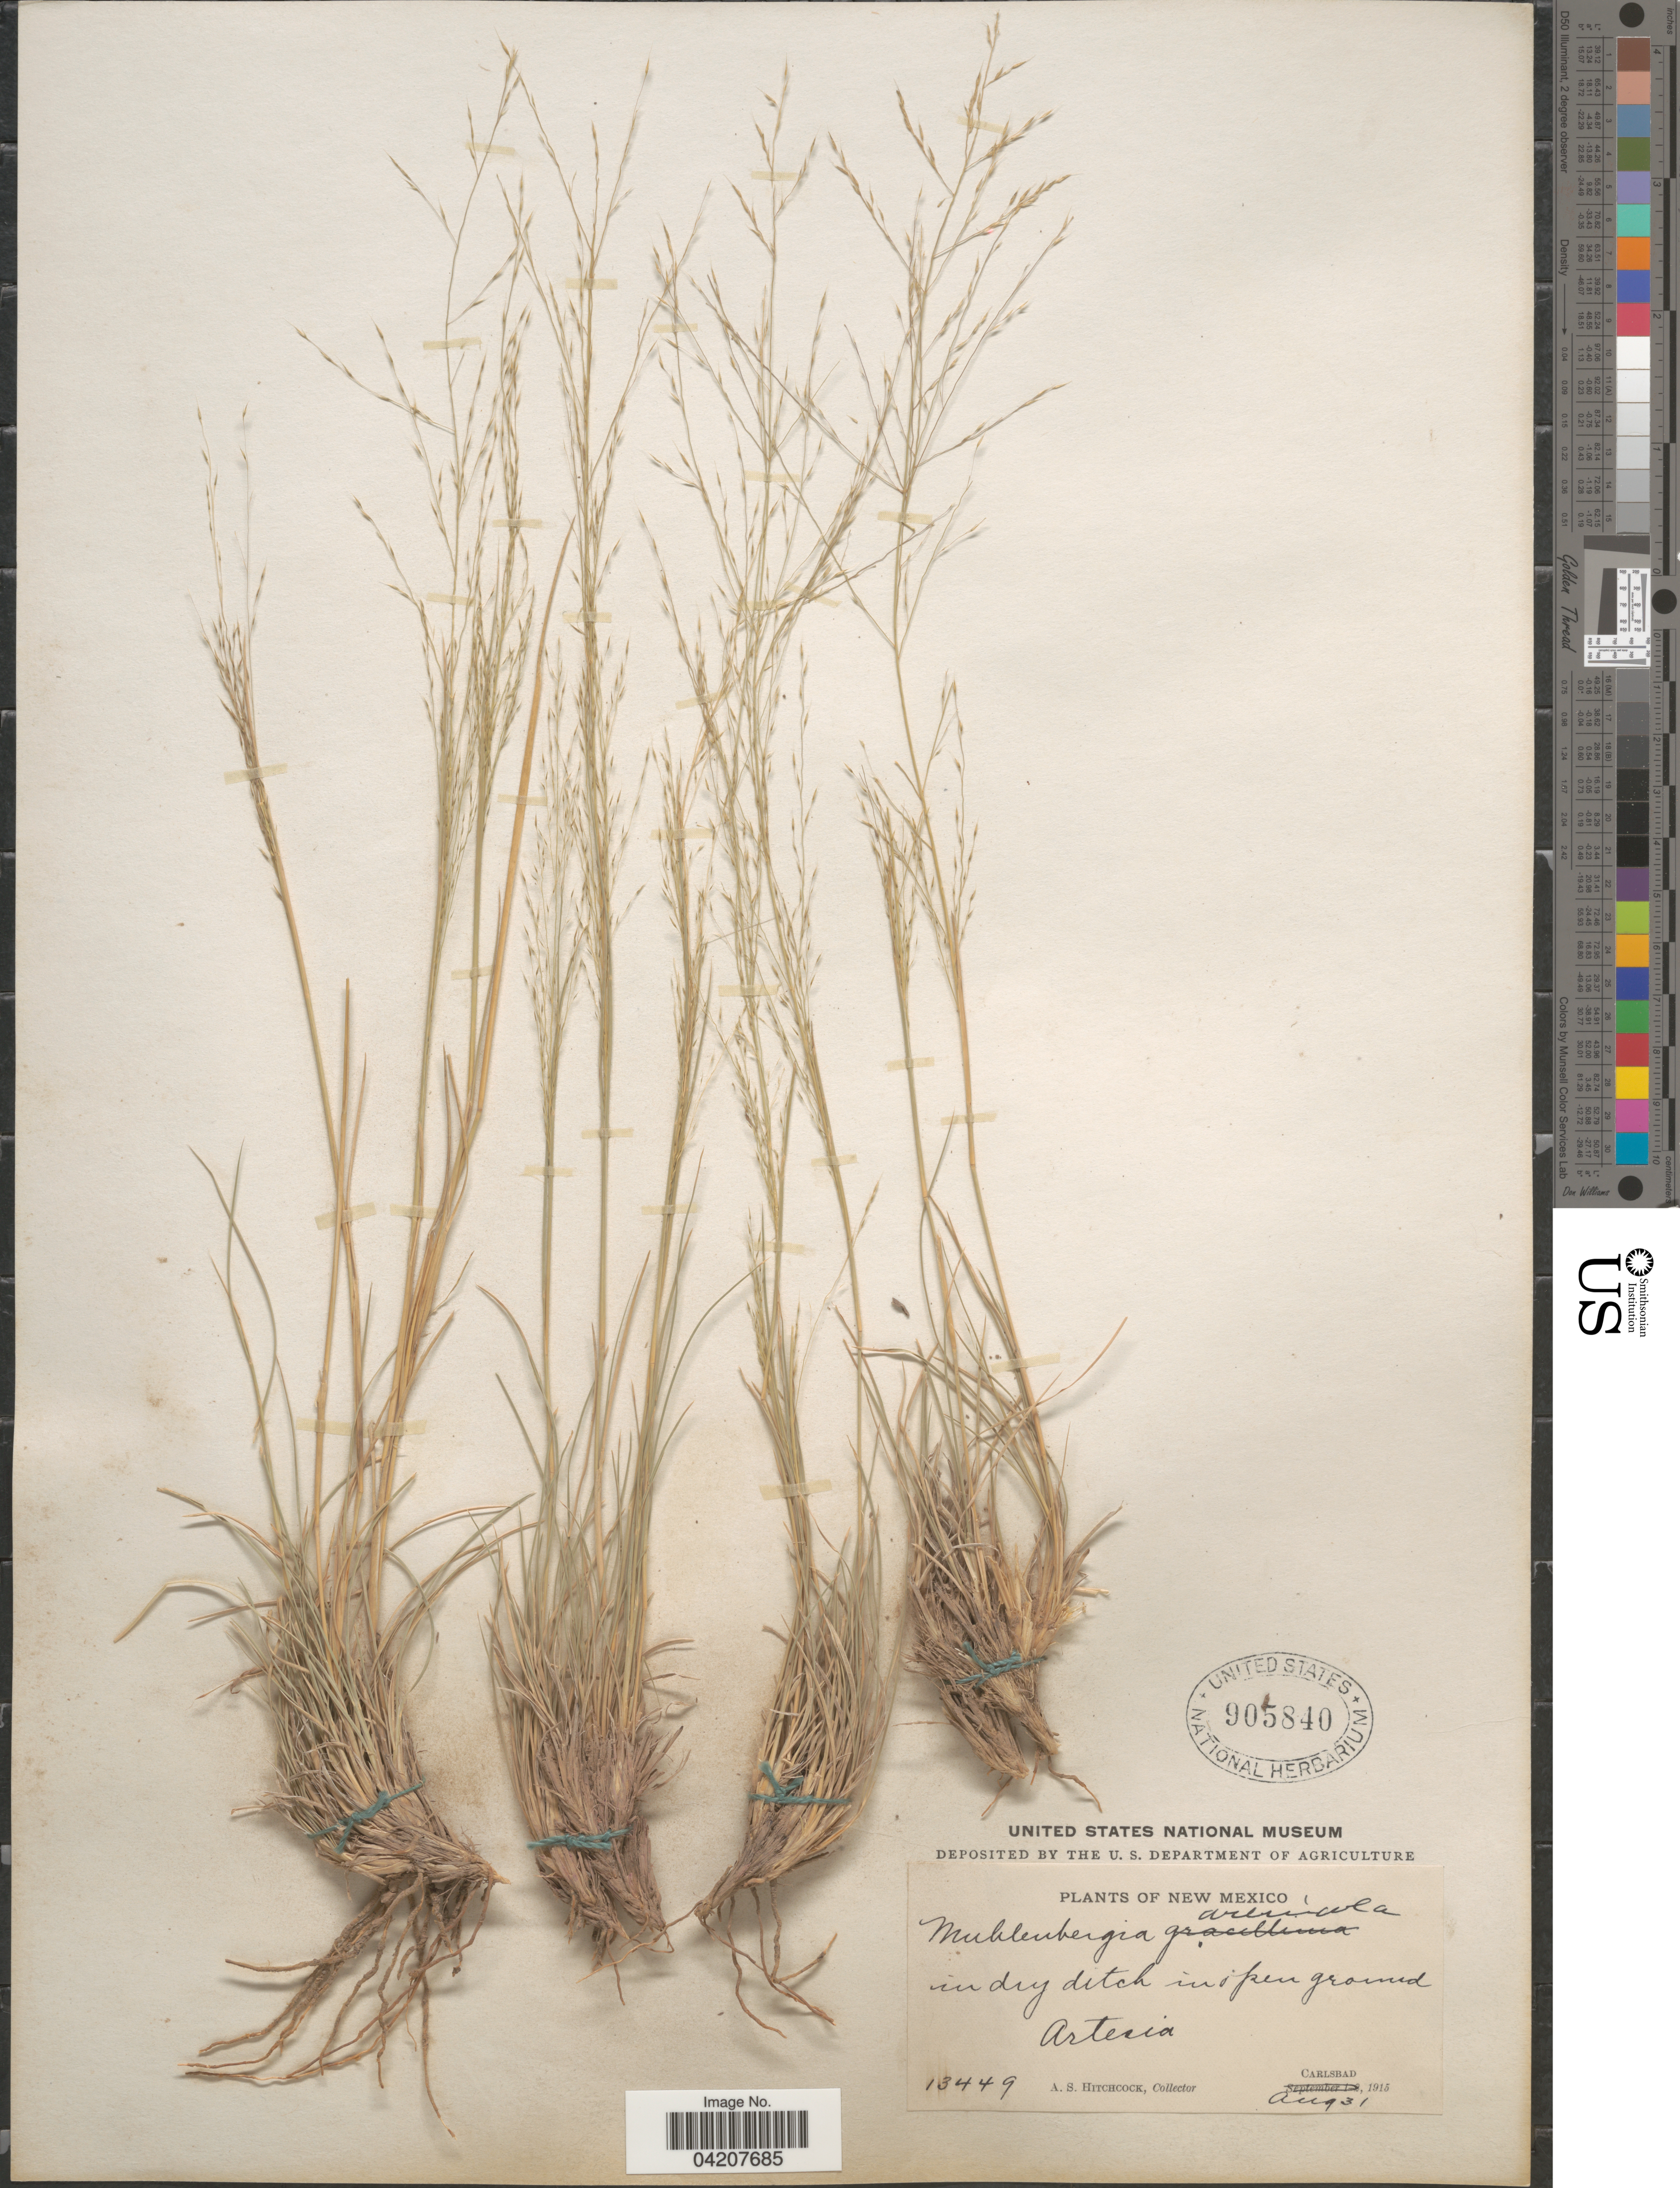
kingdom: Plantae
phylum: Tracheophyta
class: Liliopsida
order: Poales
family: Poaceae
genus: Muhlenbergia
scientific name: Muhlenbergia arenicola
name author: Buckley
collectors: A. S. Hitchcock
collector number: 13449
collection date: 1915-08-31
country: United States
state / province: New Mexico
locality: Artesia. Carlsbad.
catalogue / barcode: US 905840